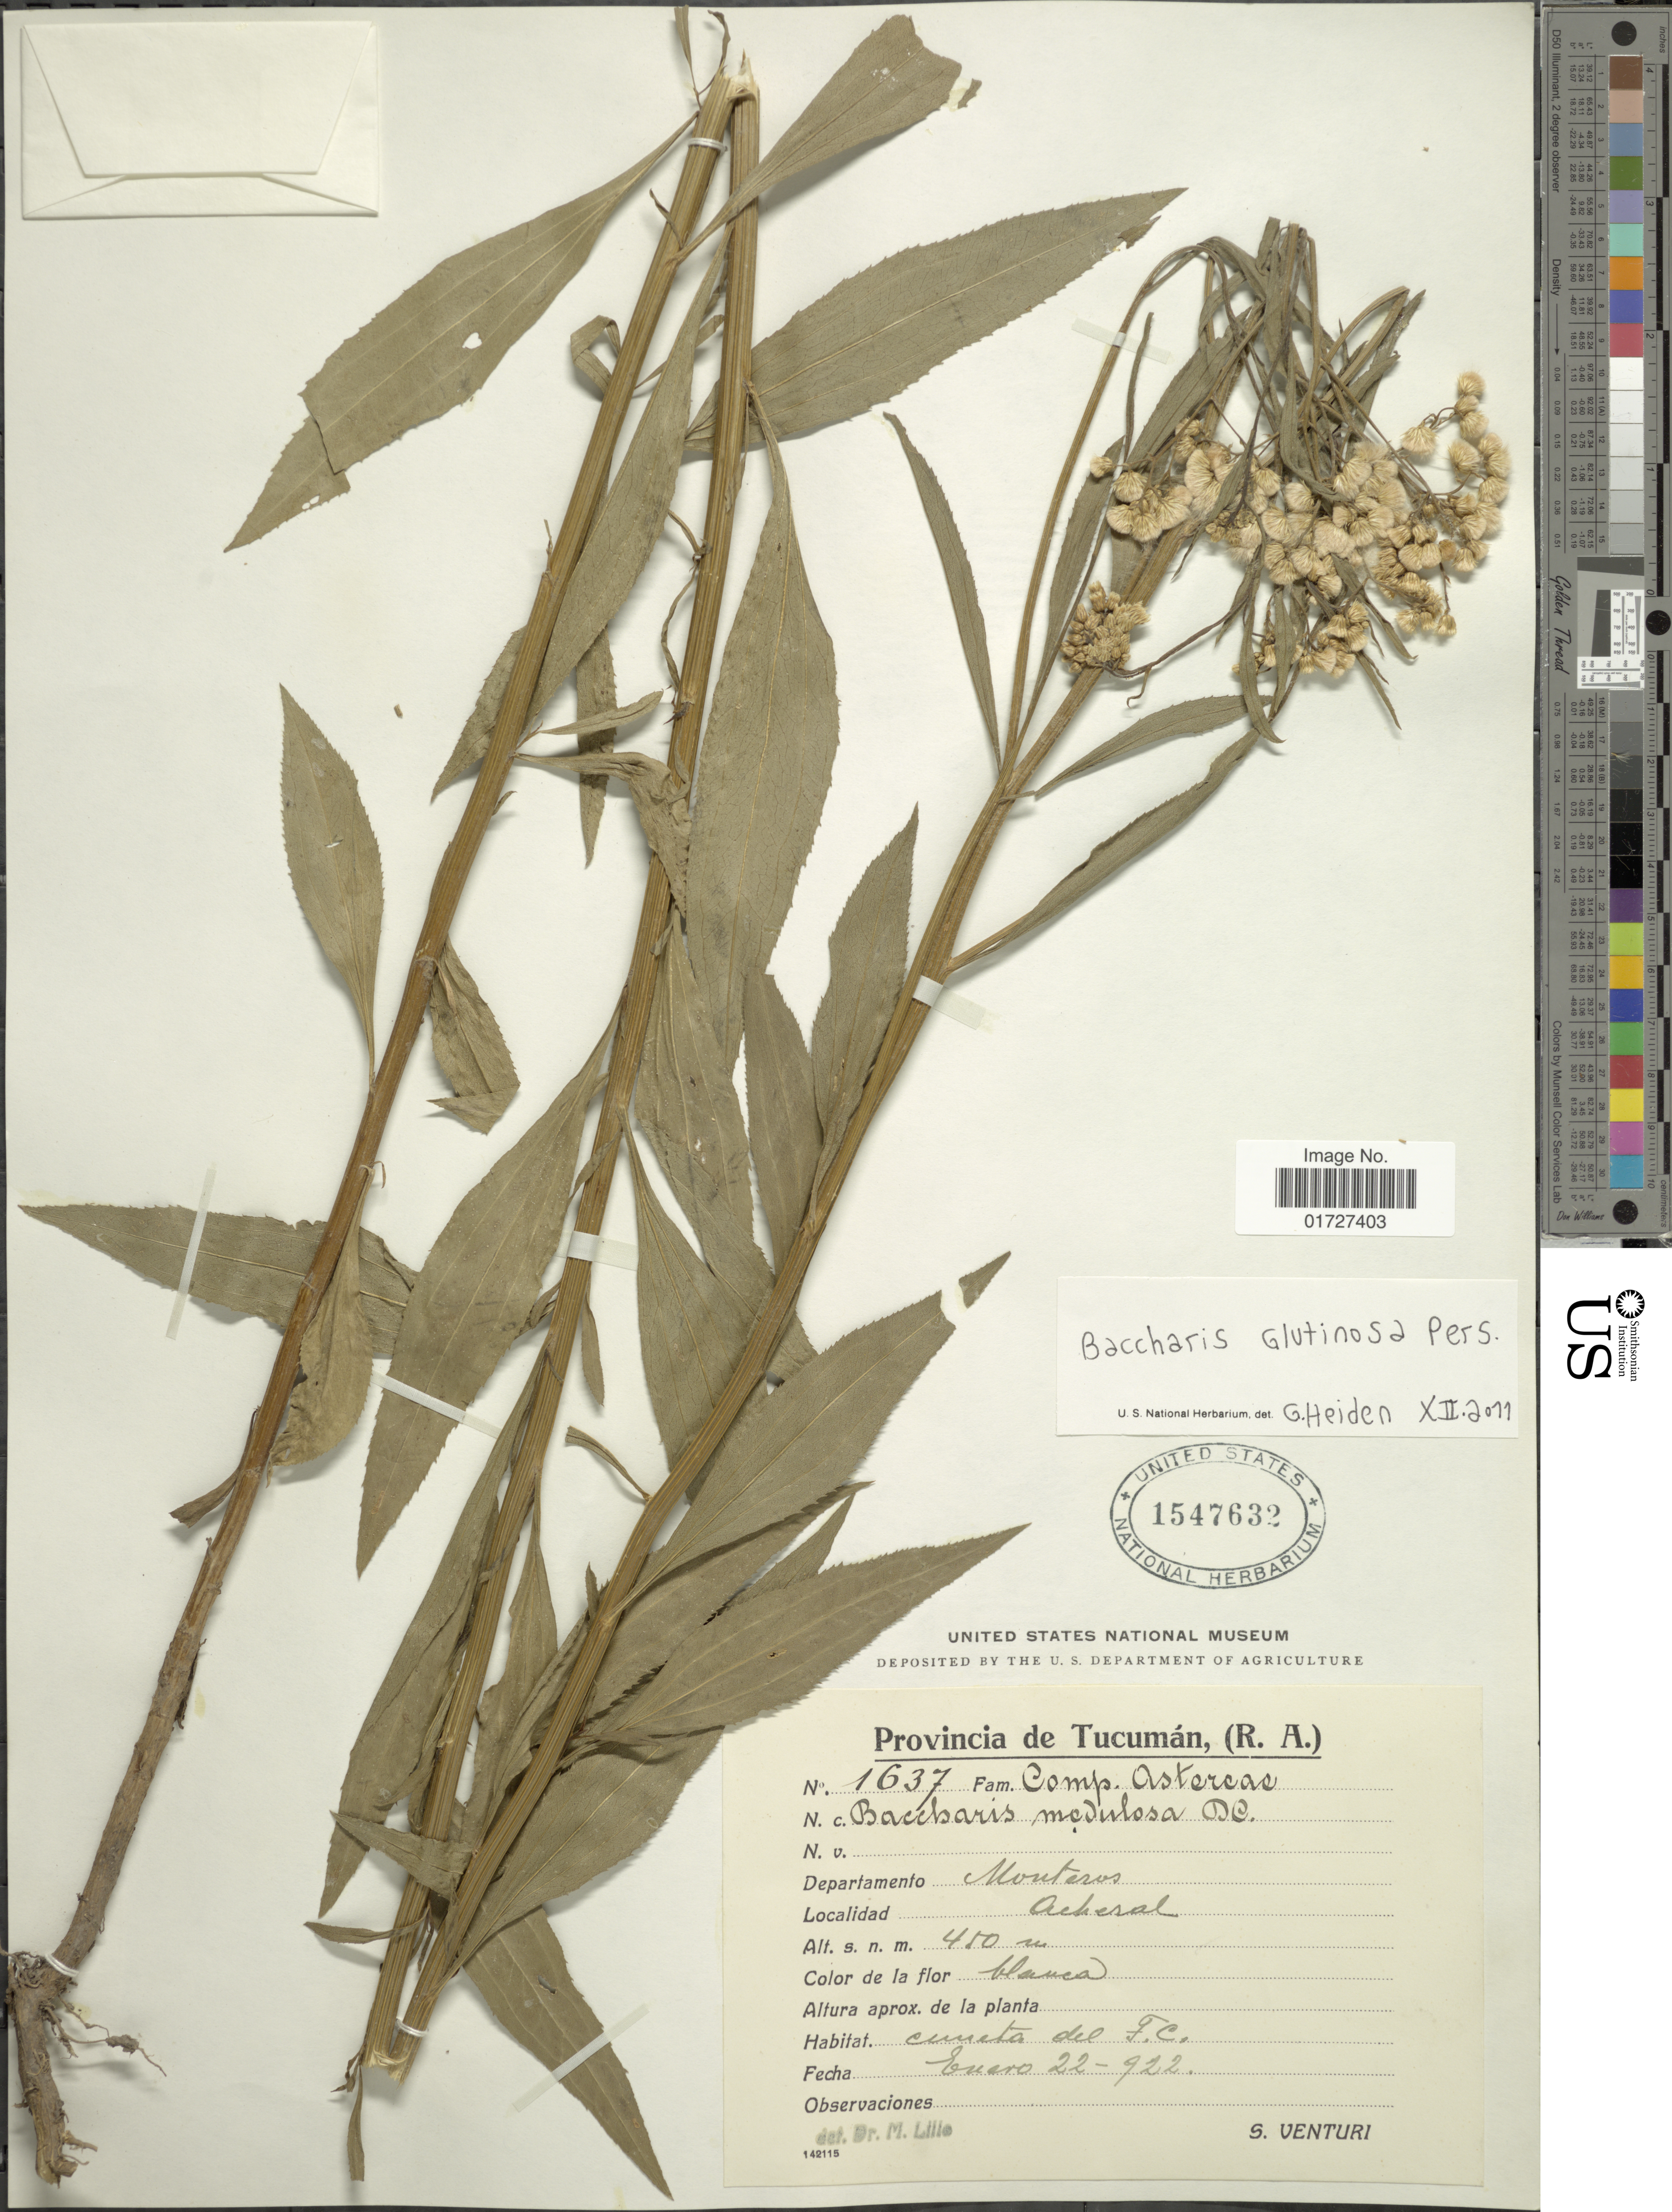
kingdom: Plantae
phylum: Tracheophyta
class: Magnoliopsida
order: Asterales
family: Asteraceae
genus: Baccharis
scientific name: Baccharis glutinosa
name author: Pers.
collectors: S. Venturi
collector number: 1637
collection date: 1922-01-22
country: Argentina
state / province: Tucuman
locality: Departamento Monteros, Acheral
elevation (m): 450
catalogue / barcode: US 1547632